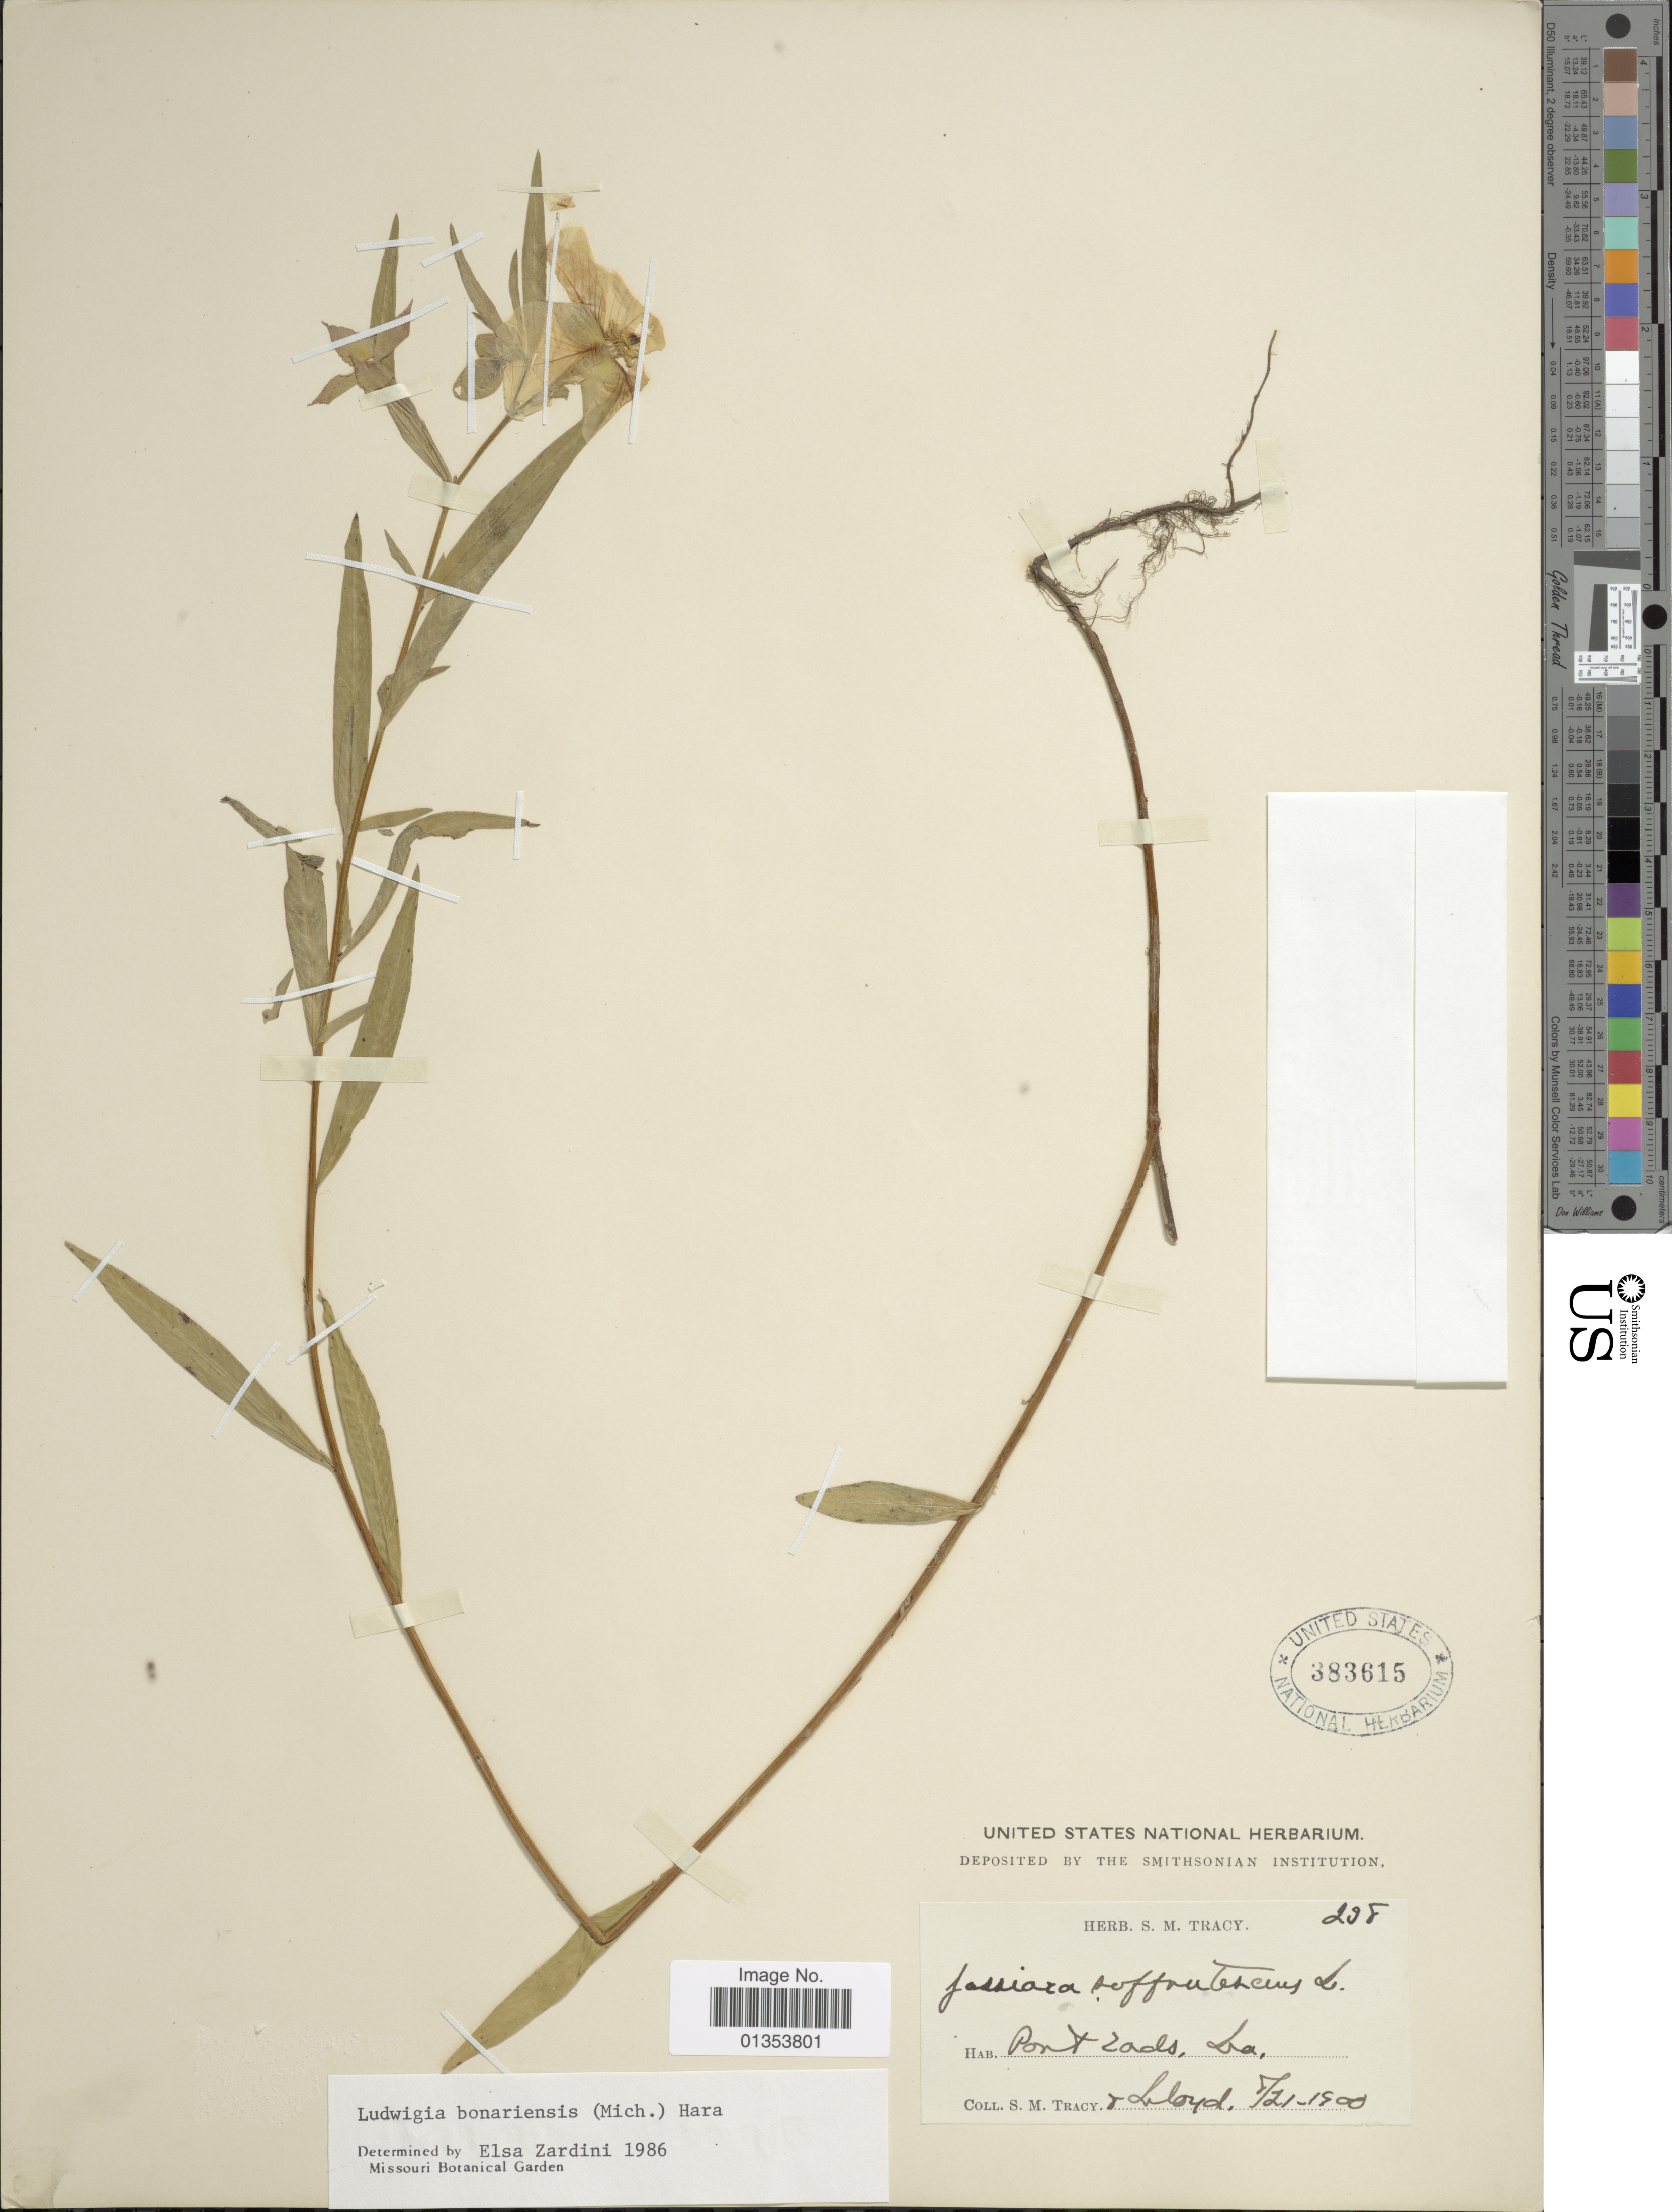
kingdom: Plantae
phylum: Tracheophyta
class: Magnoliopsida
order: Myrtales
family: Onagraceae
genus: Ludwigia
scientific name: Ludwigia bonariensis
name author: (Micheli) H. Hara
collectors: S. M. Tracy & -- Lloyd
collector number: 298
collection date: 1900-08-21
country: United States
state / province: Louisiana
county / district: Plaquemines Parish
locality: Port Eads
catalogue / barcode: US 383615